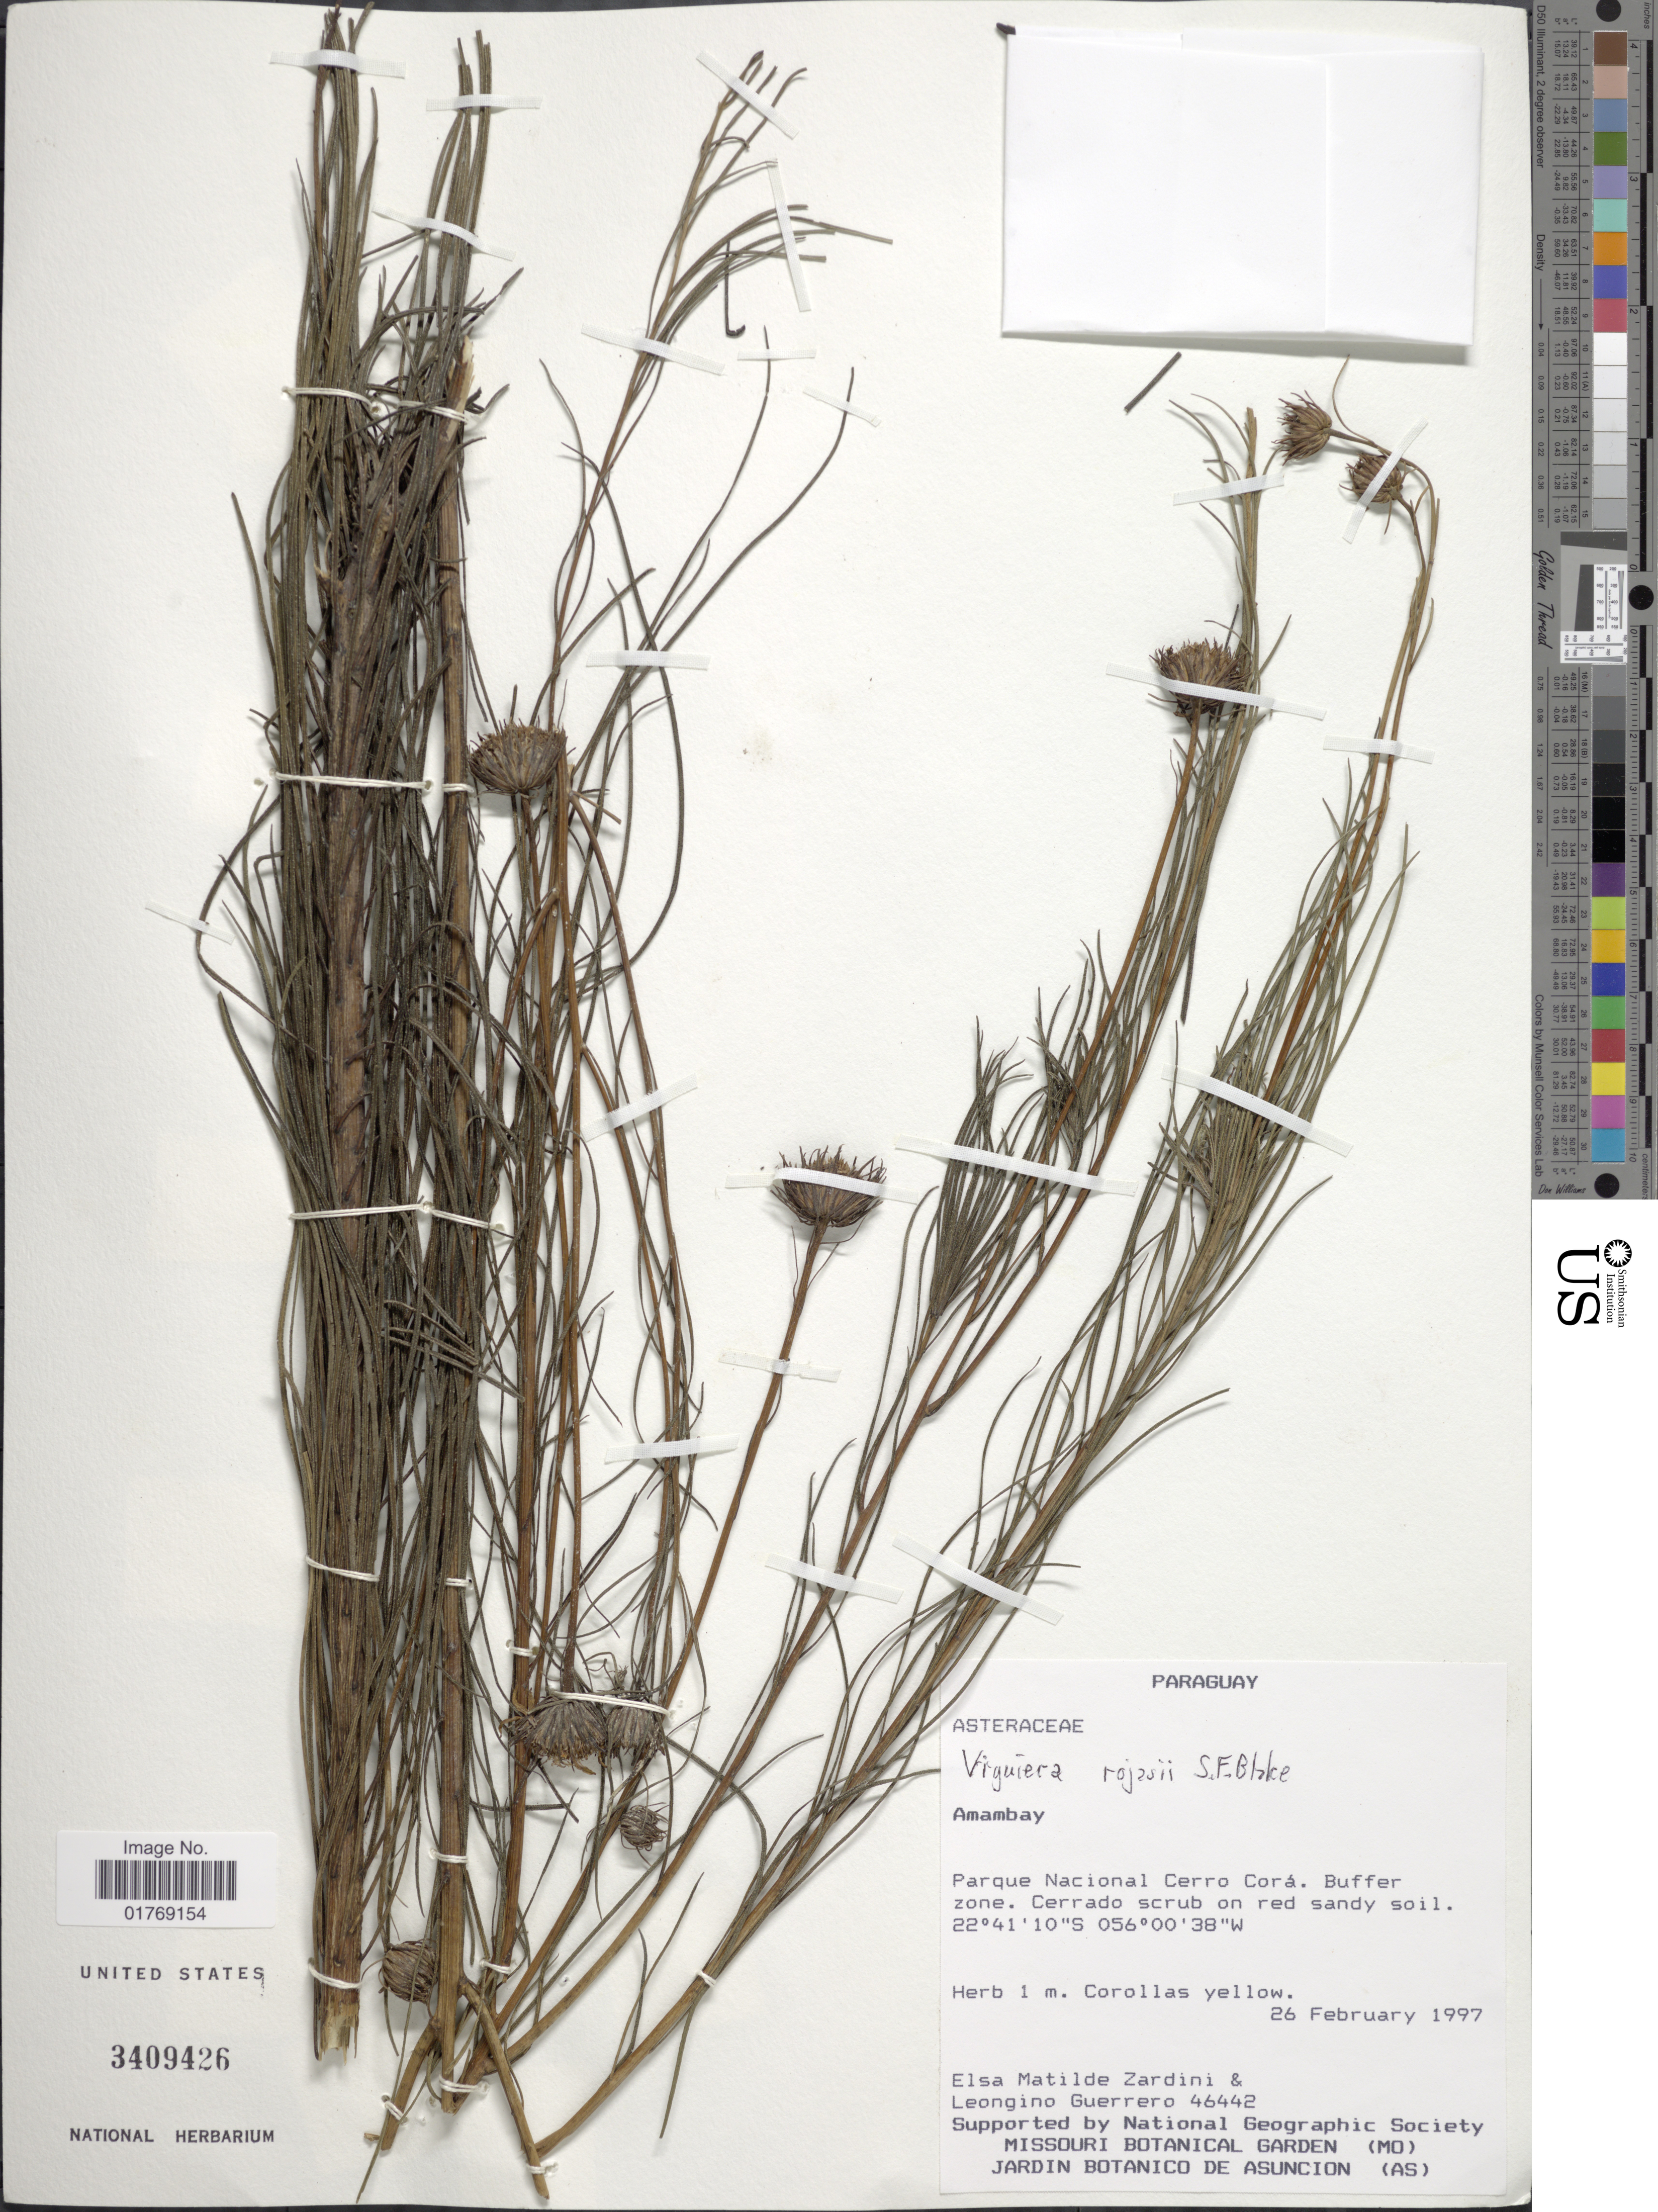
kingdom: Plantae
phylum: Tracheophyta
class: Magnoliopsida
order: Asterales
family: Asteraceae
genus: Viguiera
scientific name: Viguiera rojasii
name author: Blake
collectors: E. M. Zardini & L. Guerrero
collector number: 46442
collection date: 1997-02-26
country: Paraguay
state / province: Amambay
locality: Amambay. Parque Nacional Cerro Corá. Buffer zone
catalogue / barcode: US 3409426